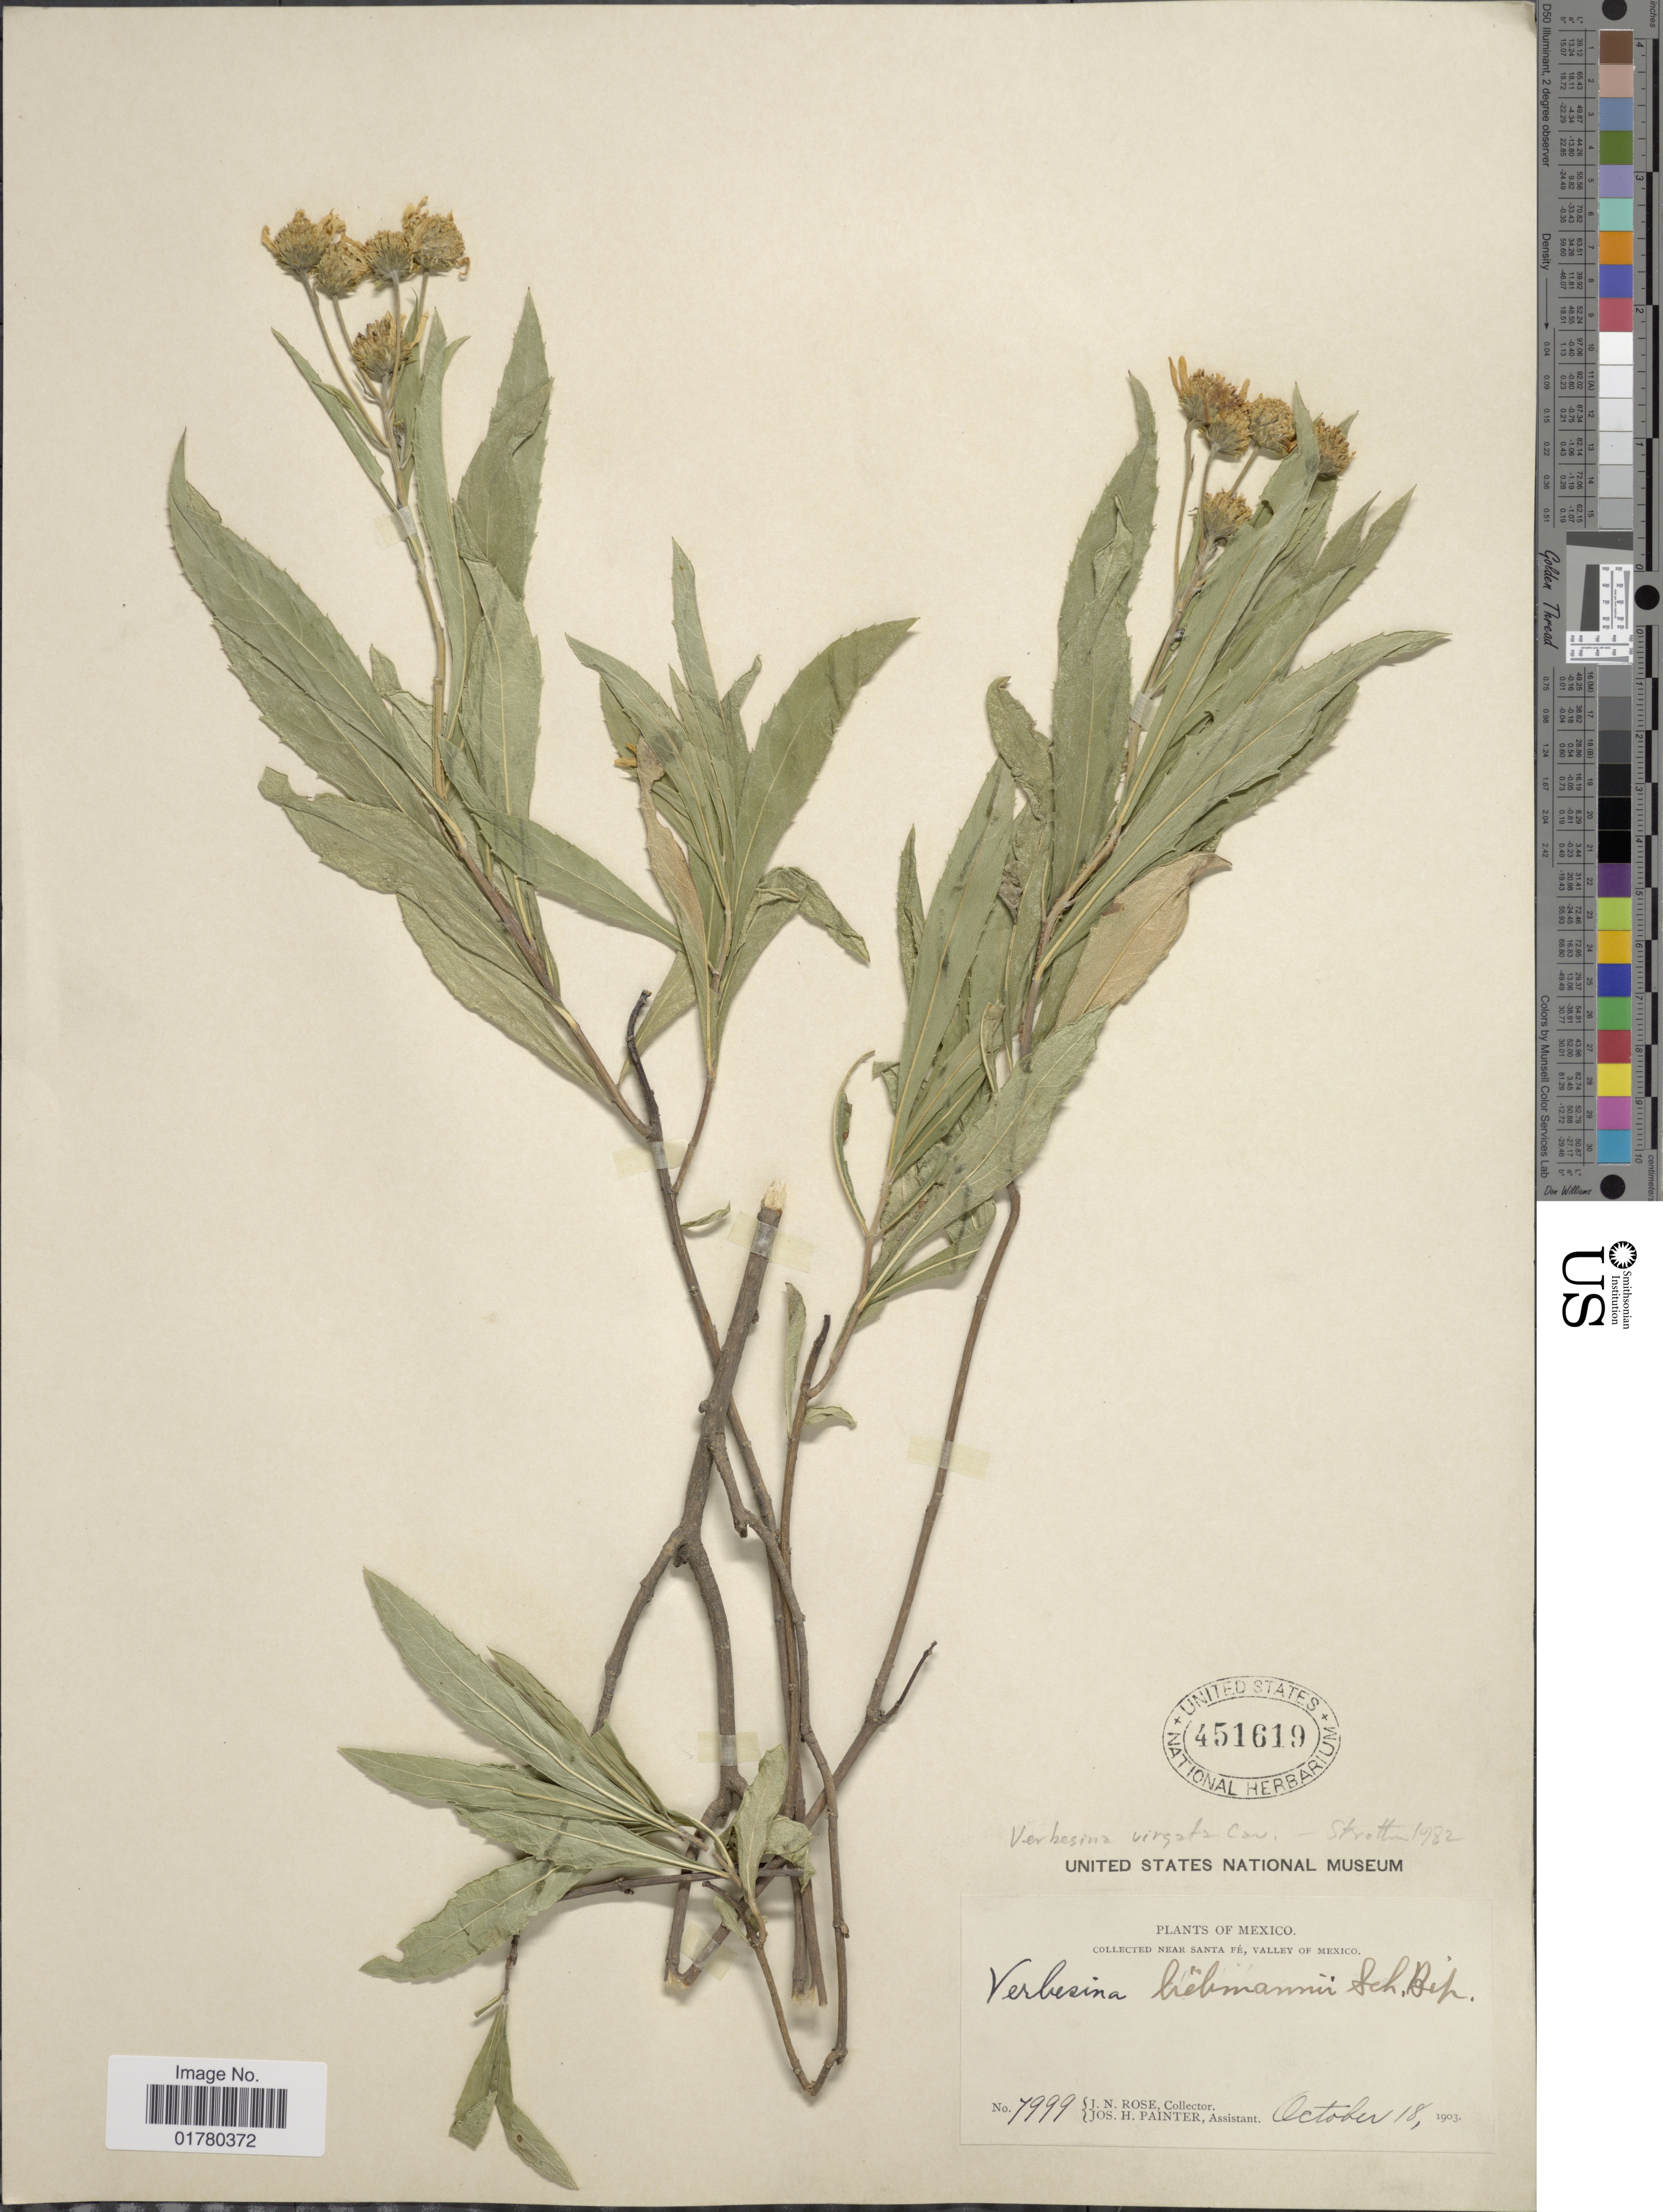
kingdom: Plantae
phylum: Tracheophyta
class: Magnoliopsida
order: Asterales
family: Asteraceae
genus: Verbesina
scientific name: Verbesina virgata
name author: Cav.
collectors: J. N. Rose & J. H. Painter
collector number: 7999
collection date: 1903-10-18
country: Mexico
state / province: México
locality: Near Santa Fe, valley of Mexico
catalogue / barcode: US 451619